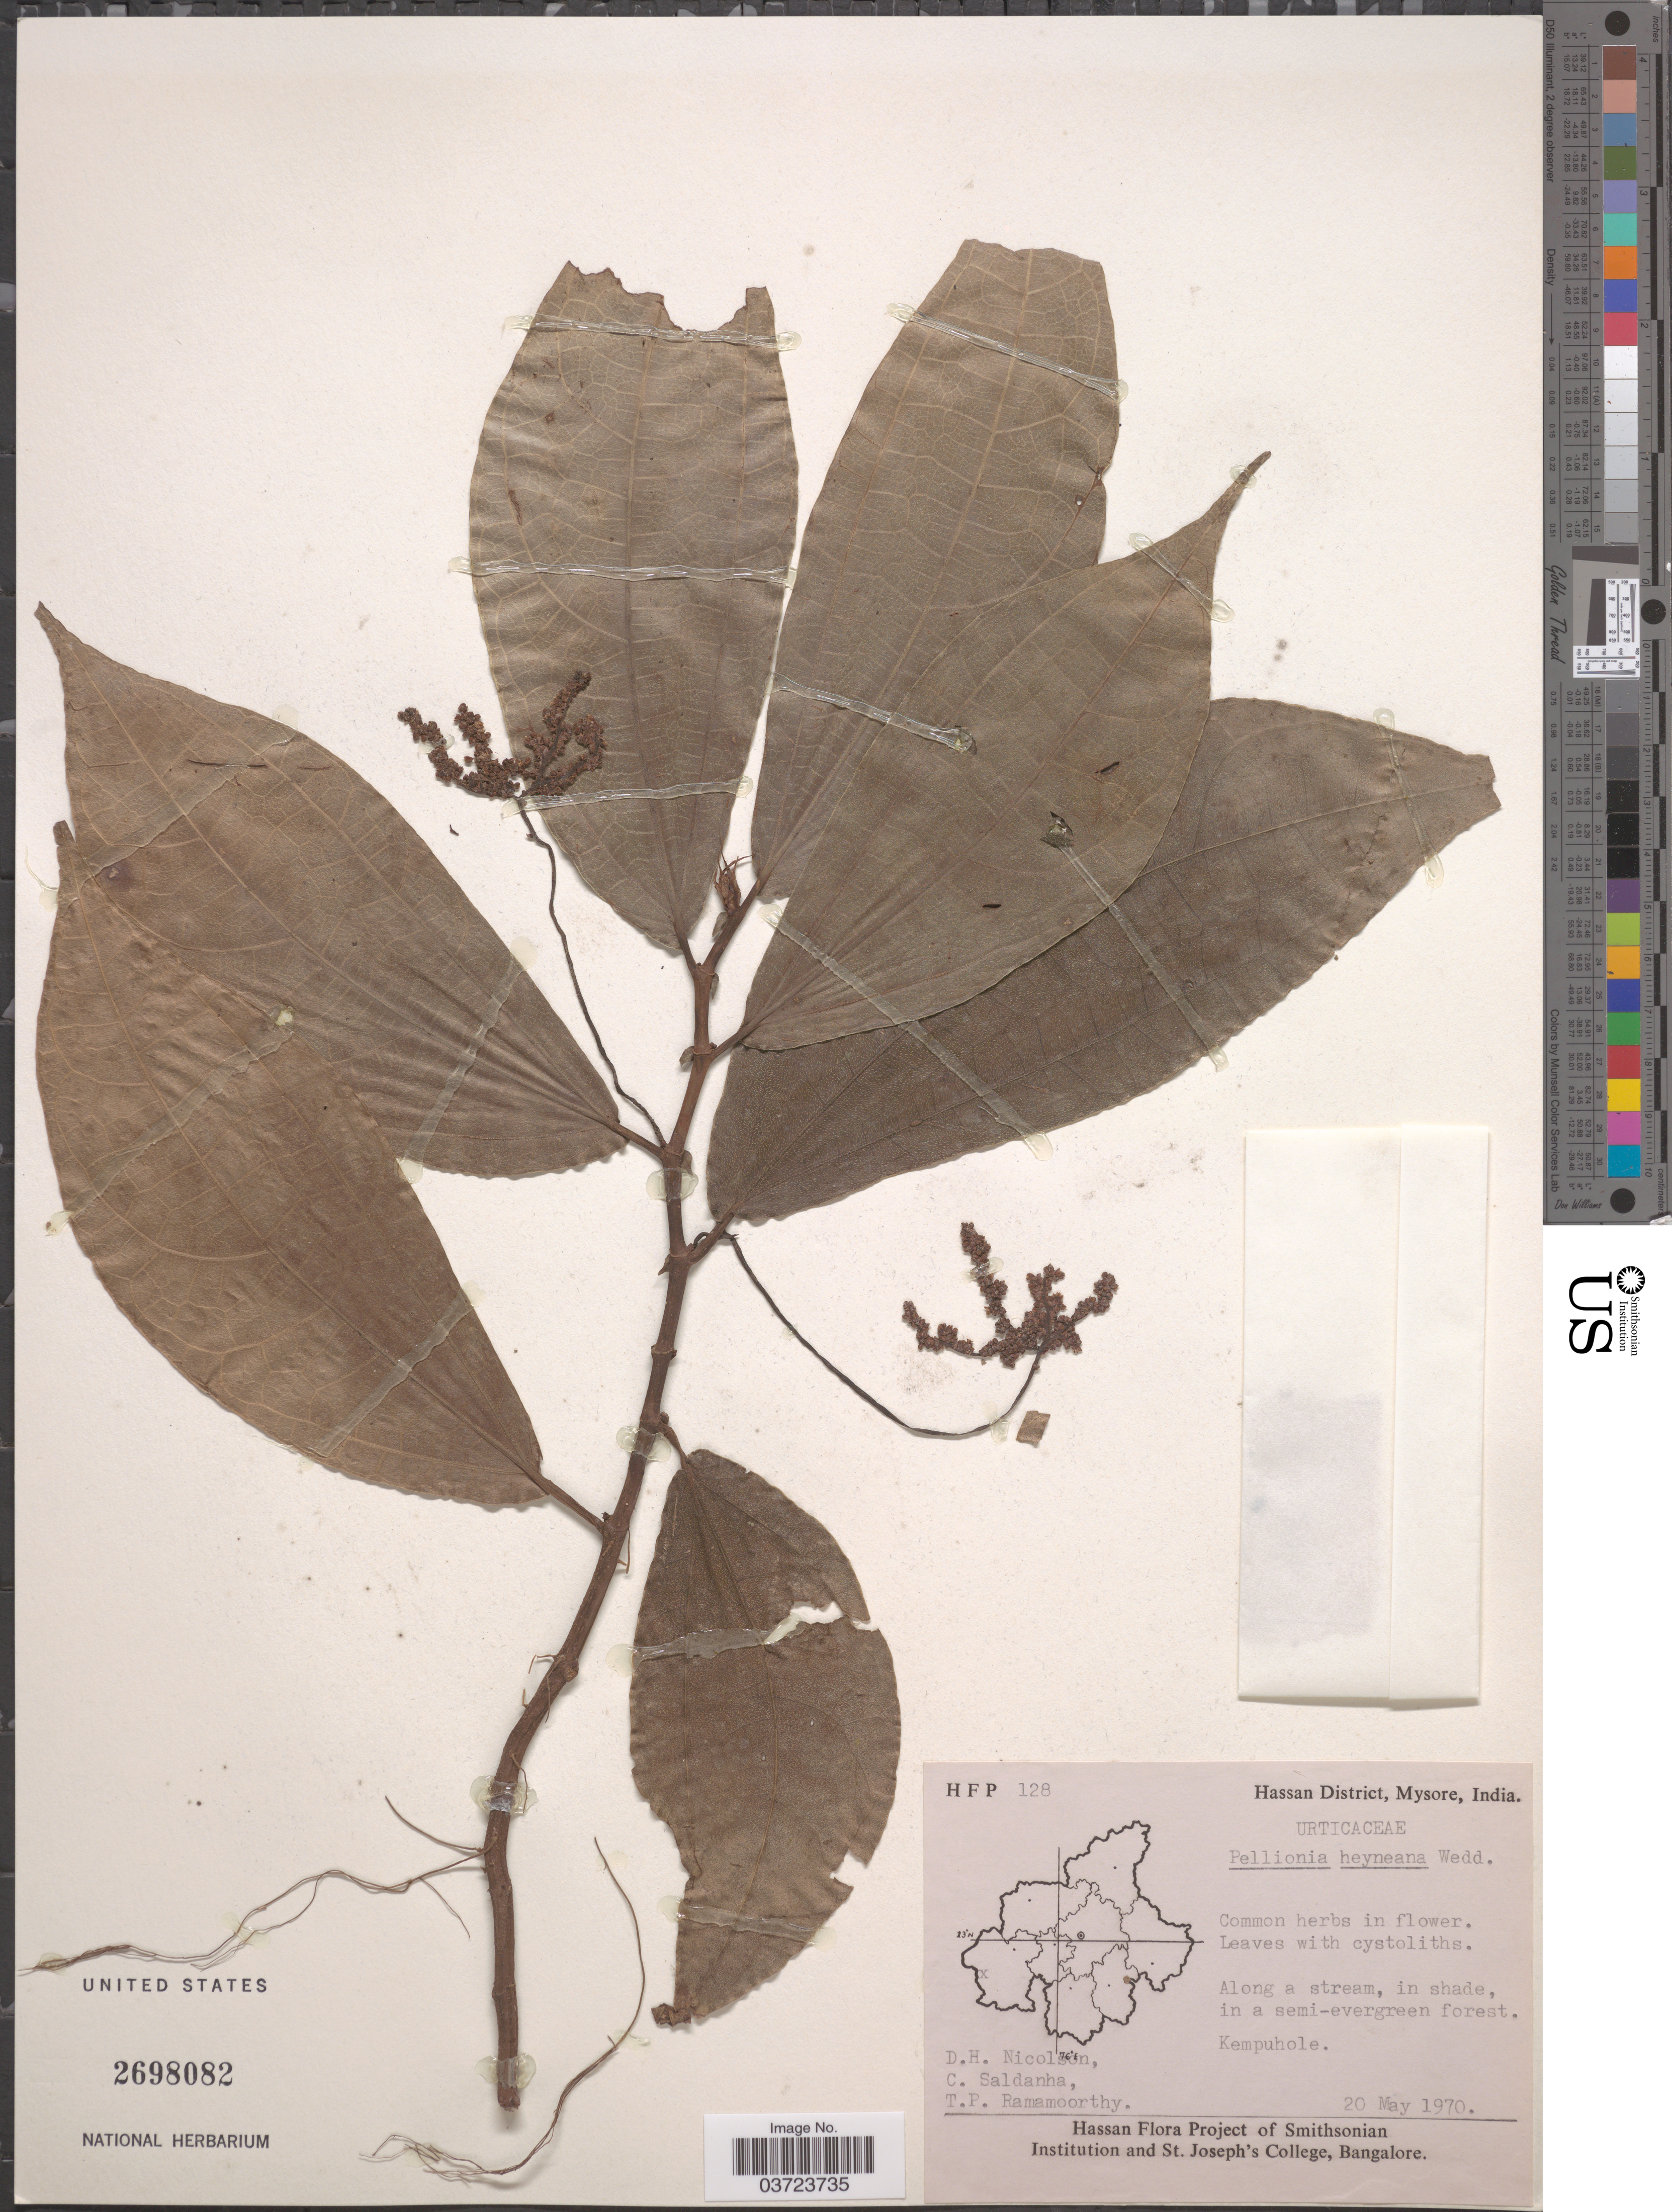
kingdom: Plantae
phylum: Tracheophyta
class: Magnoliopsida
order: Rosales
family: Urticaceae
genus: Pellionia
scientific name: Pellionia heyneana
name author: Wedd.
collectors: D. H. Nicolson, C. Saldanha & T. P. Ramamoorthy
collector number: HFP128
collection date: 1970-05-20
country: India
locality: Hassan District, Mysore. Kempuhole.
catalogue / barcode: US 2698082